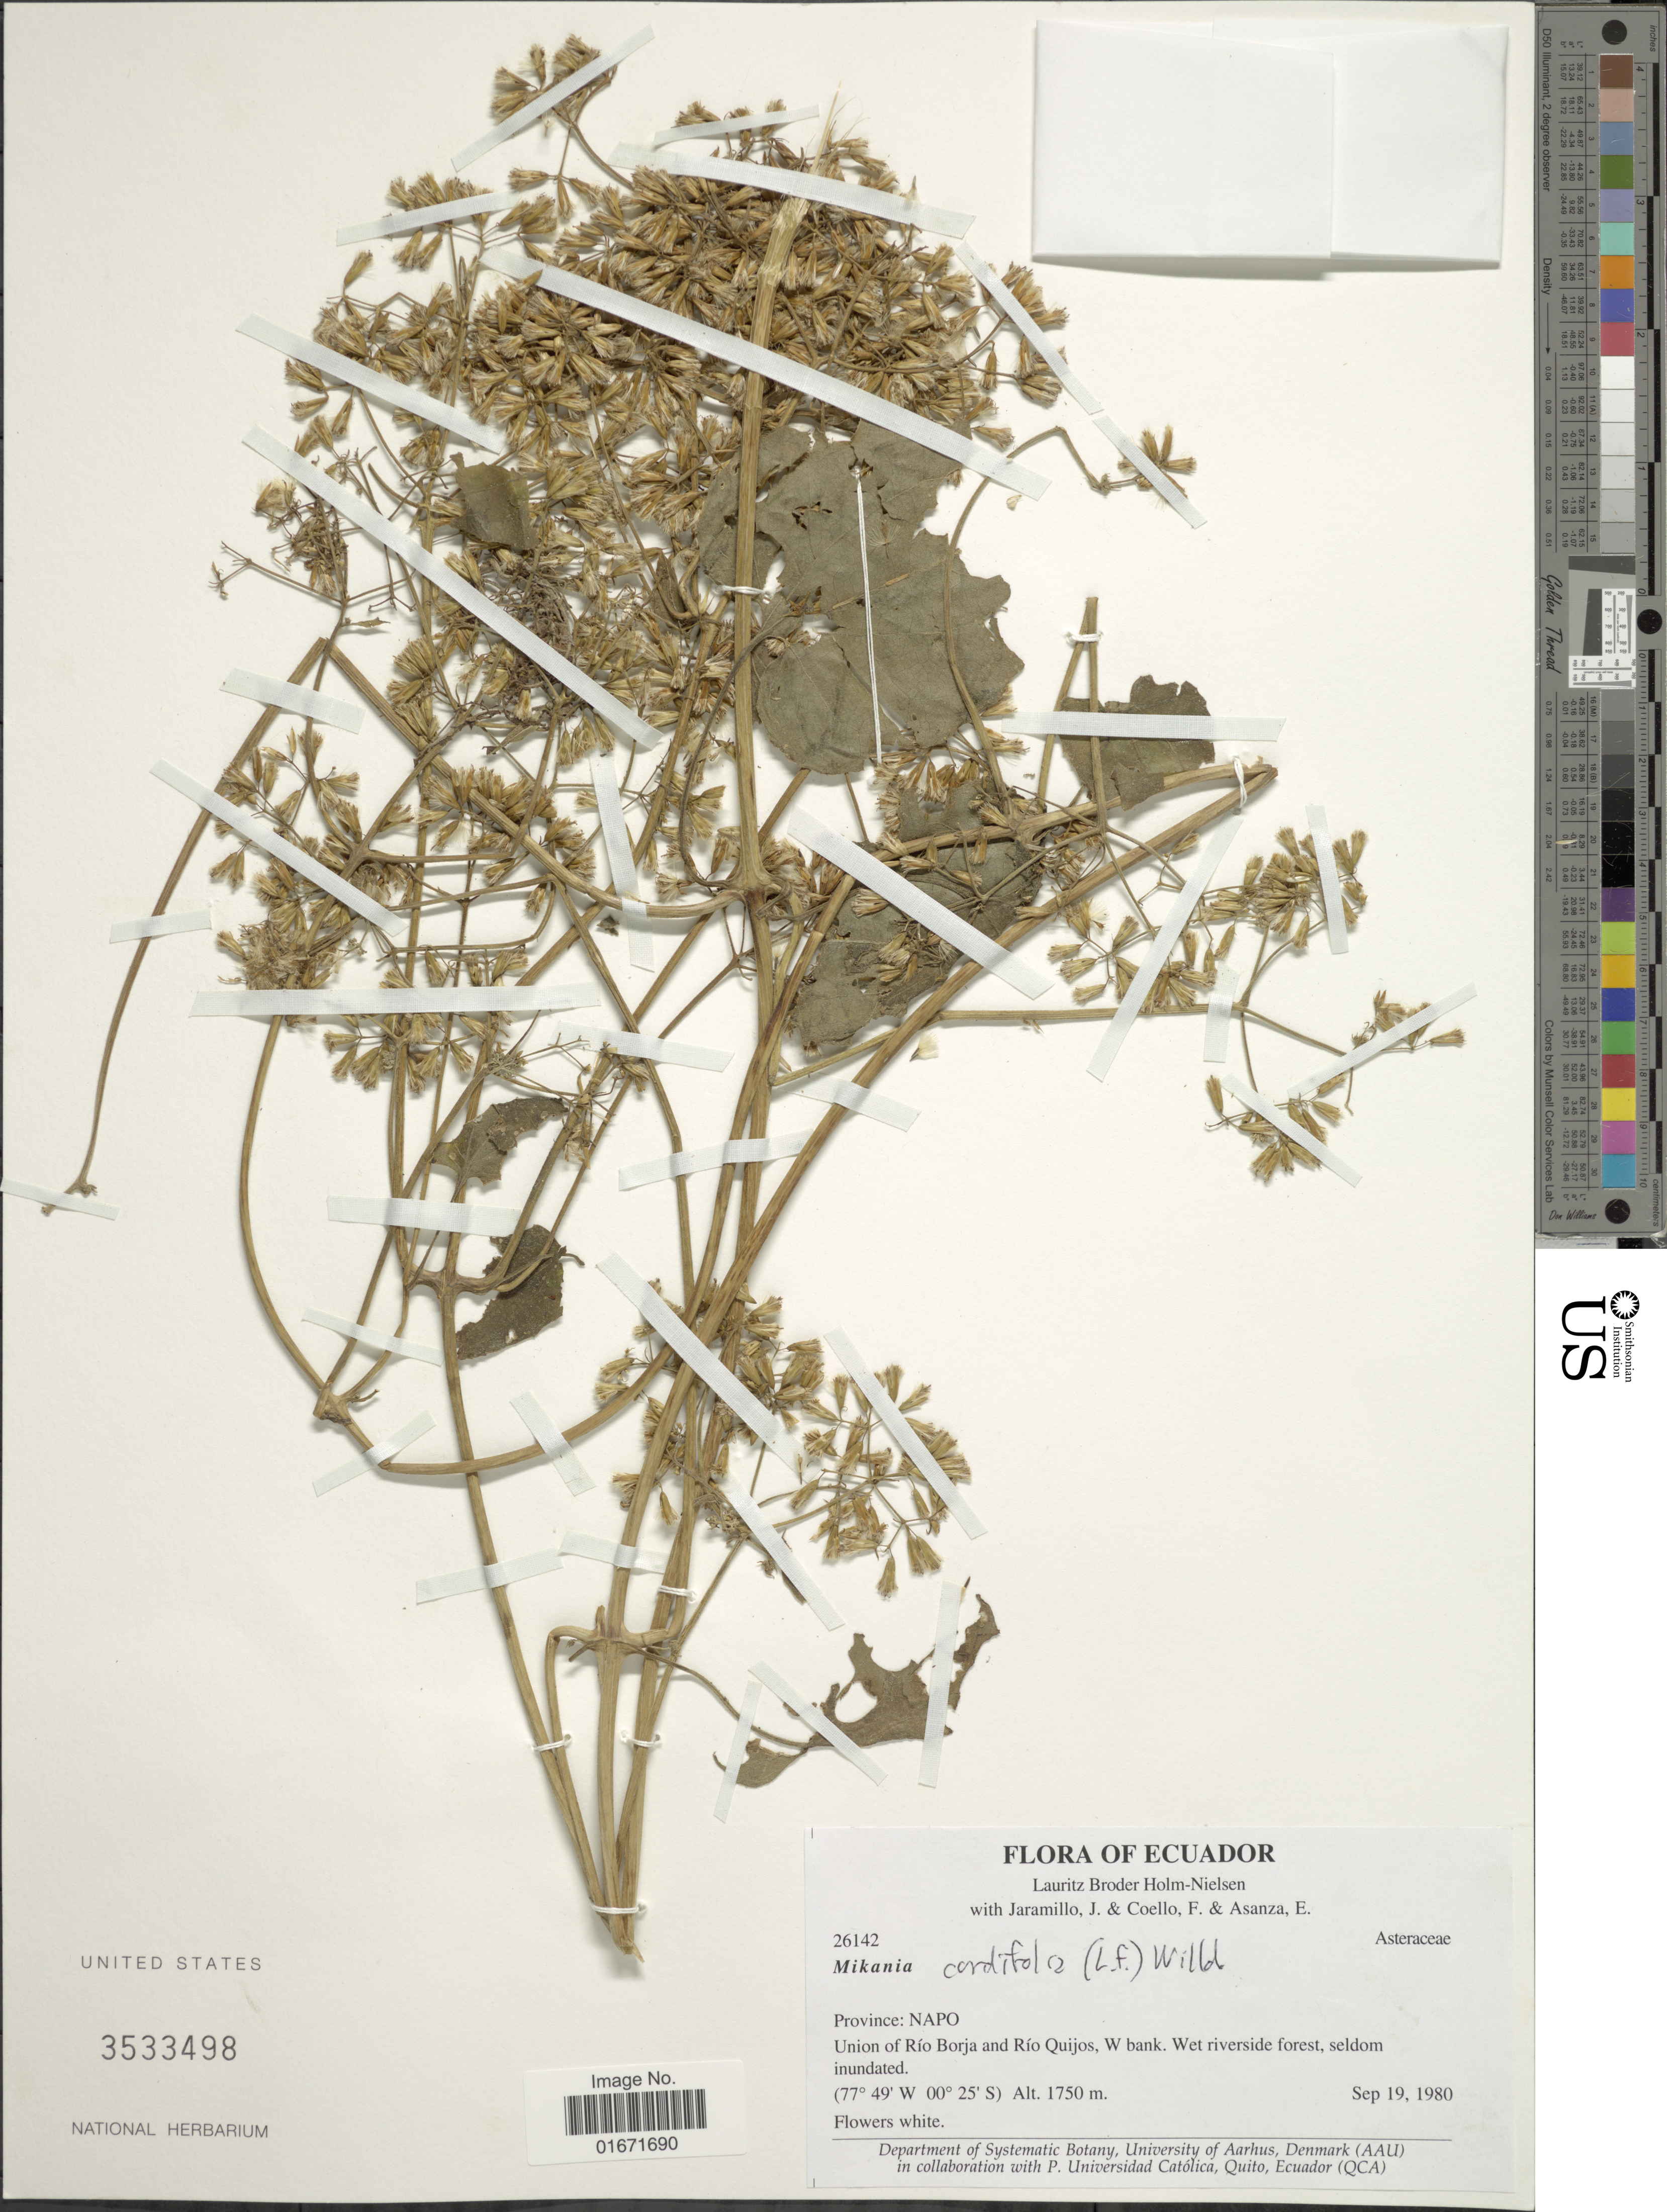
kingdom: Plantae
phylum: Tracheophyta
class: Magnoliopsida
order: Asterales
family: Asteraceae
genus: Mikania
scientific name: Mikania cordifolia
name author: Kunth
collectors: L. B. Holm-Nielsen, J. Jaramillo, F. Coello & E. Asanza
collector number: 26142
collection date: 1980-09-19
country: Ecuador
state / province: Napo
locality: Province: Napo. Union of Río Borja and Río Quijos, W bank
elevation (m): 1750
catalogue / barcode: US 3533498